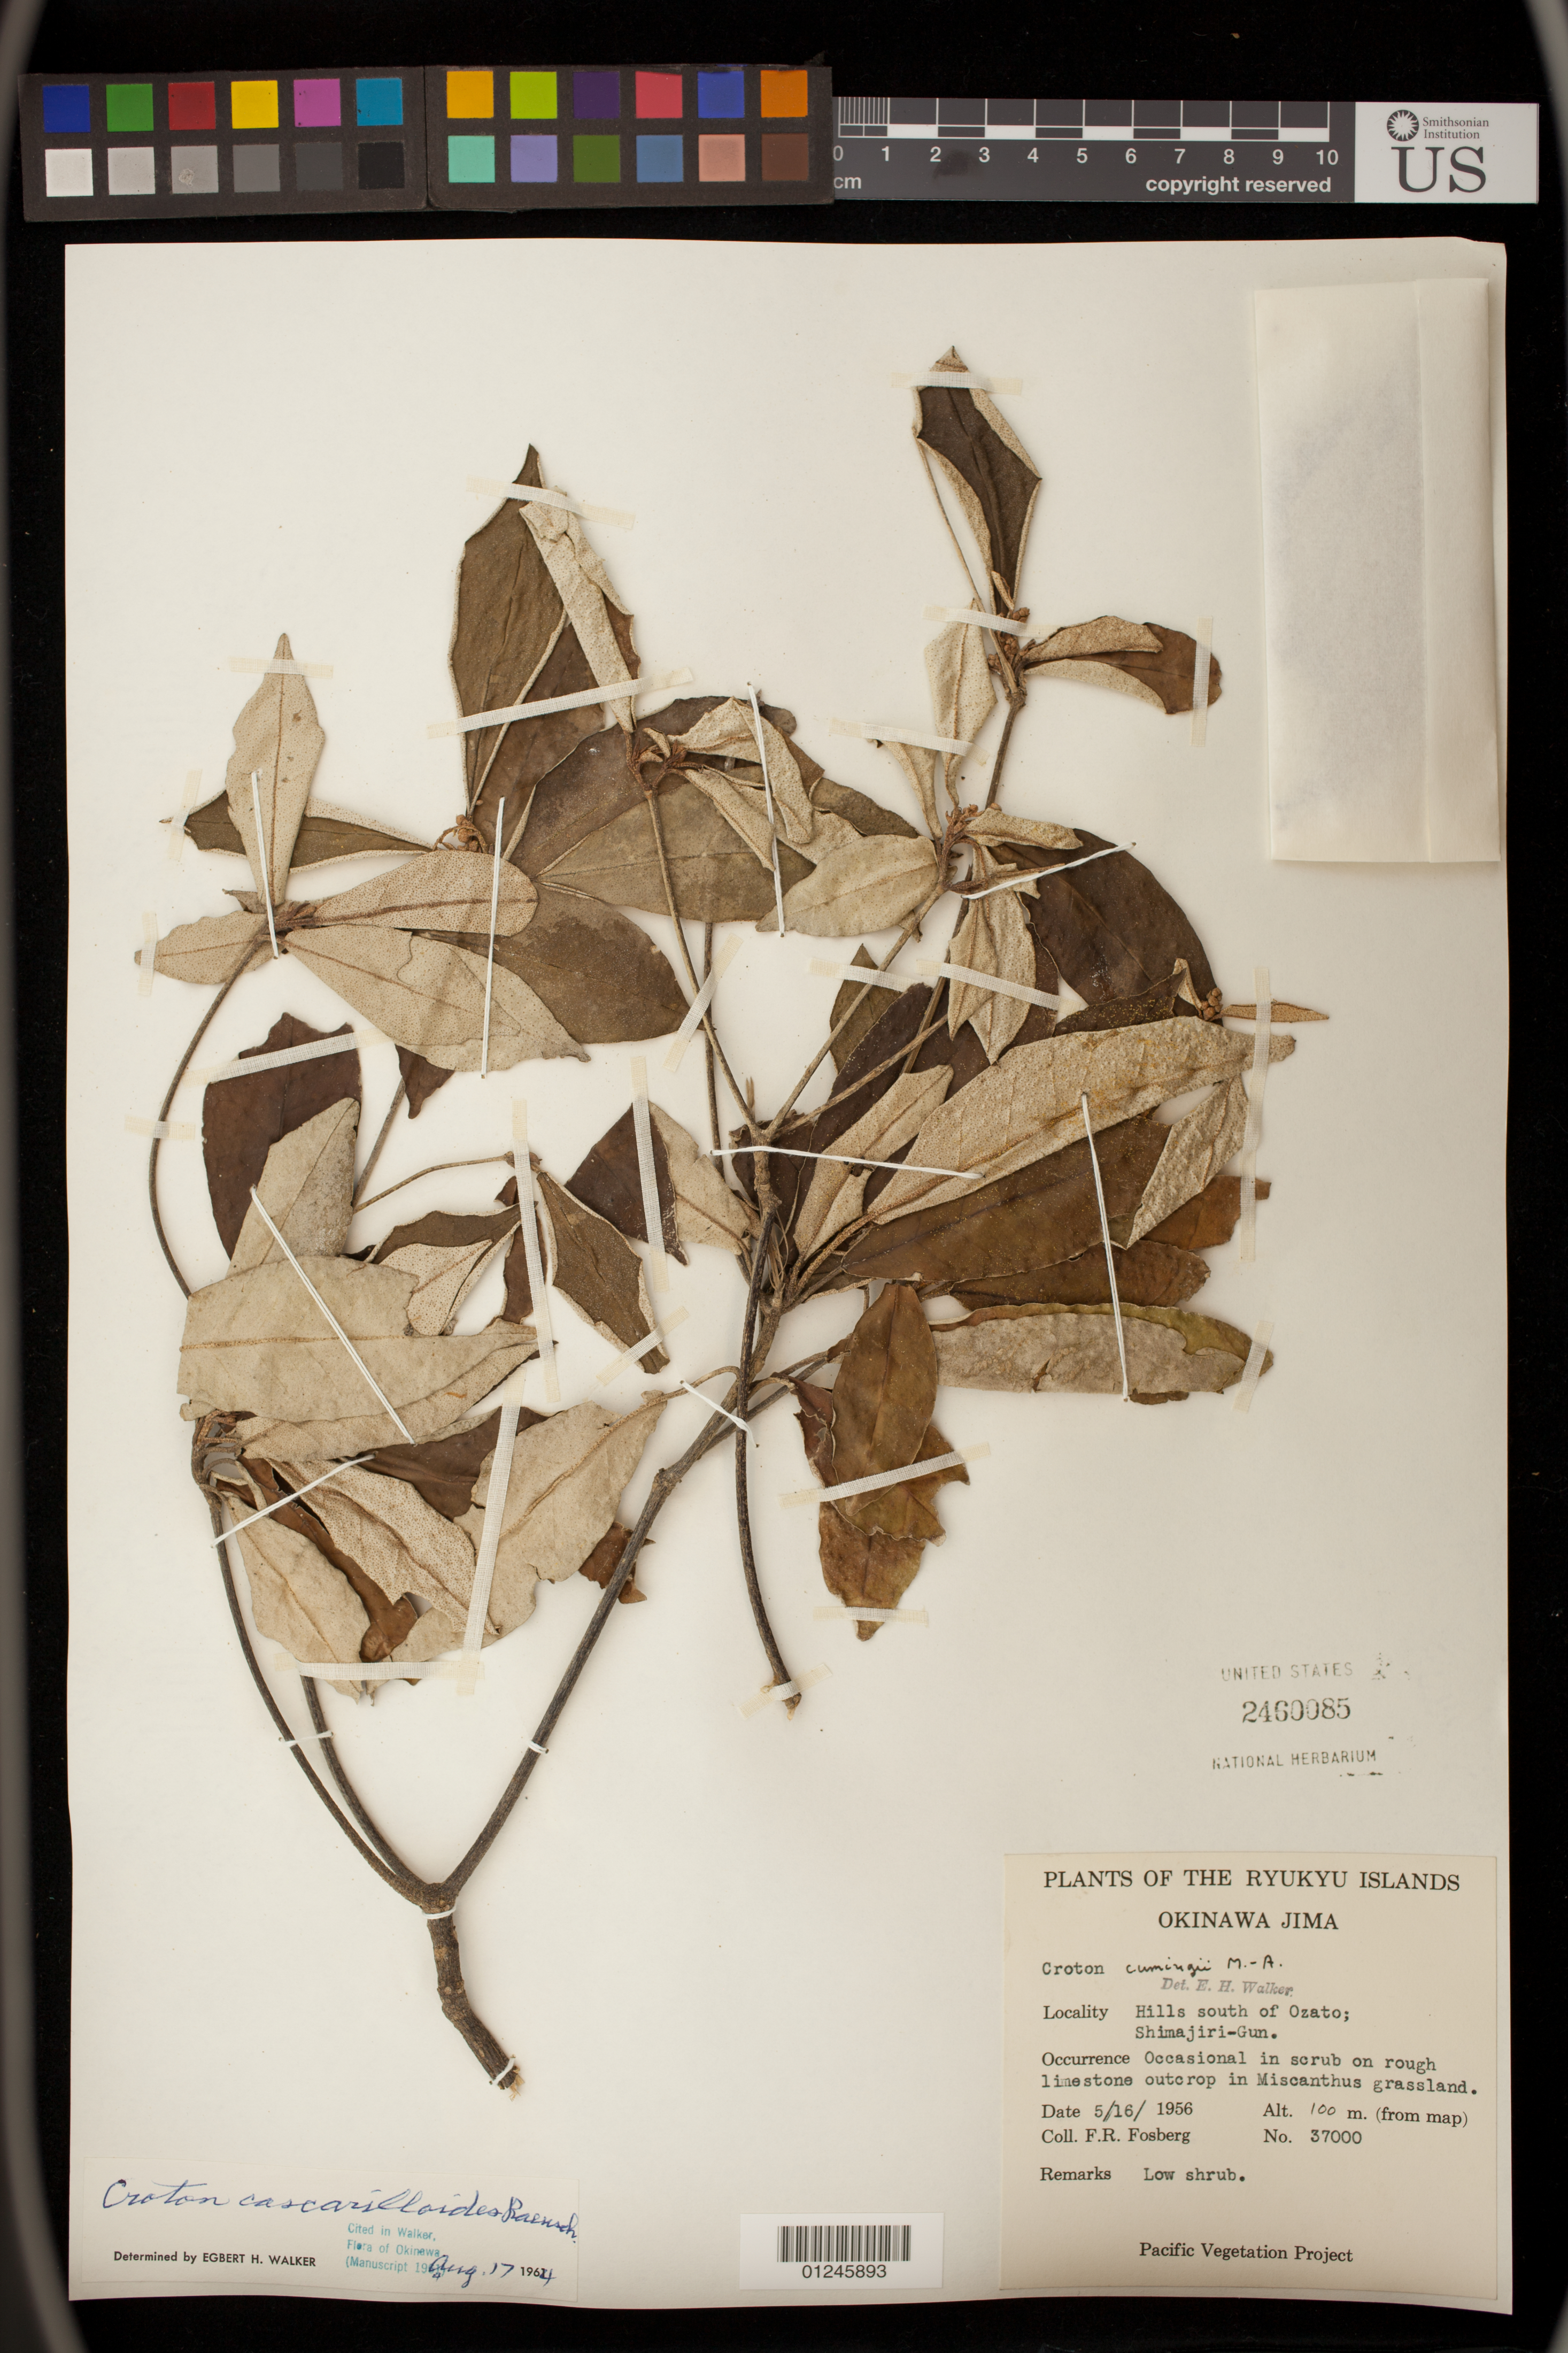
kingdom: Plantae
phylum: Tracheophyta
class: Magnoliopsida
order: Malpighiales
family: Euphorbiaceae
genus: Croton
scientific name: Croton cascarilloides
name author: Raeusch.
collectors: F. R. Fosberg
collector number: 37000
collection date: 1956-05-16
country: Japan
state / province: Okinawa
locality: Hills south of Ozato; Shimajiri-Gun. On rough limestone outcrop in Miscanthus grassland.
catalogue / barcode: US 2460085